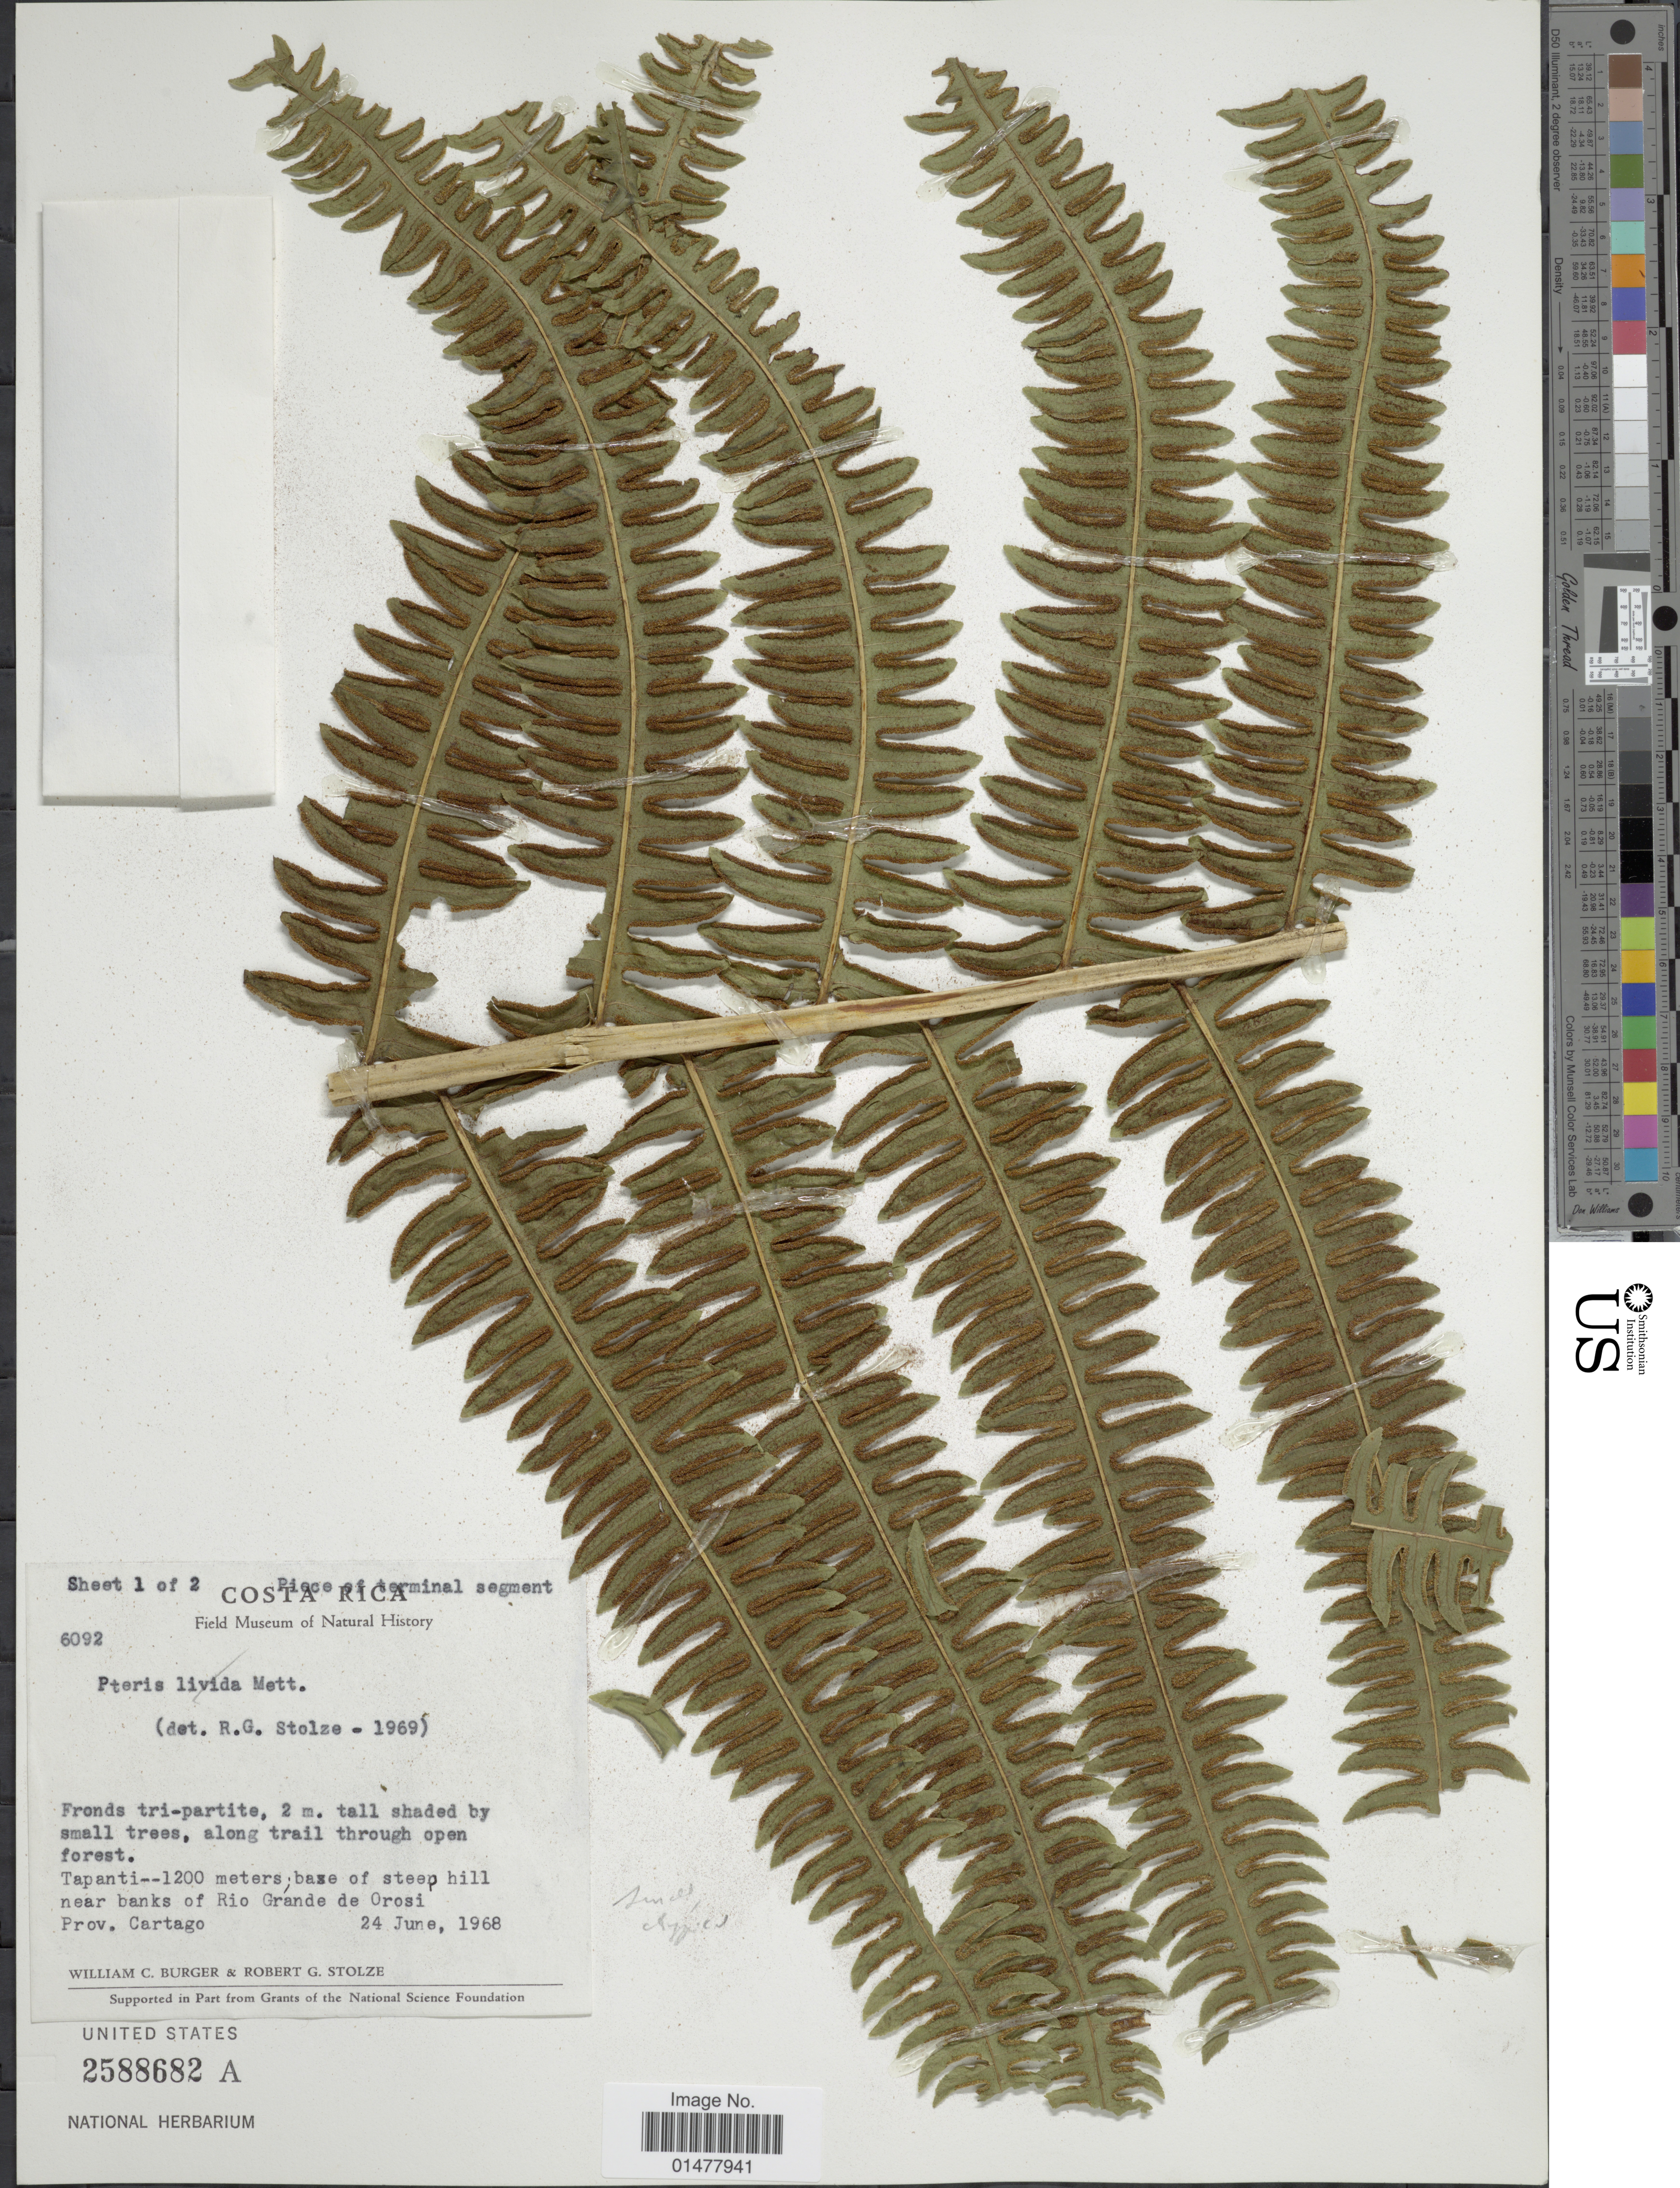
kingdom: Plantae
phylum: Tracheophyta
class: Polypodiopsida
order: Polypodiales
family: Pteridaceae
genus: Pteris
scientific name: Pteris podophylla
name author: Sw.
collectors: W. Burger & R. G. Stolze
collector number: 6092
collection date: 1968-06-24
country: Costa Rica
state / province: Cartago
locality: Tapanti, base of steep hill near banks of Rio Grande de Orosi, prov. Cartago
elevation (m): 1200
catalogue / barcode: US 2588682A